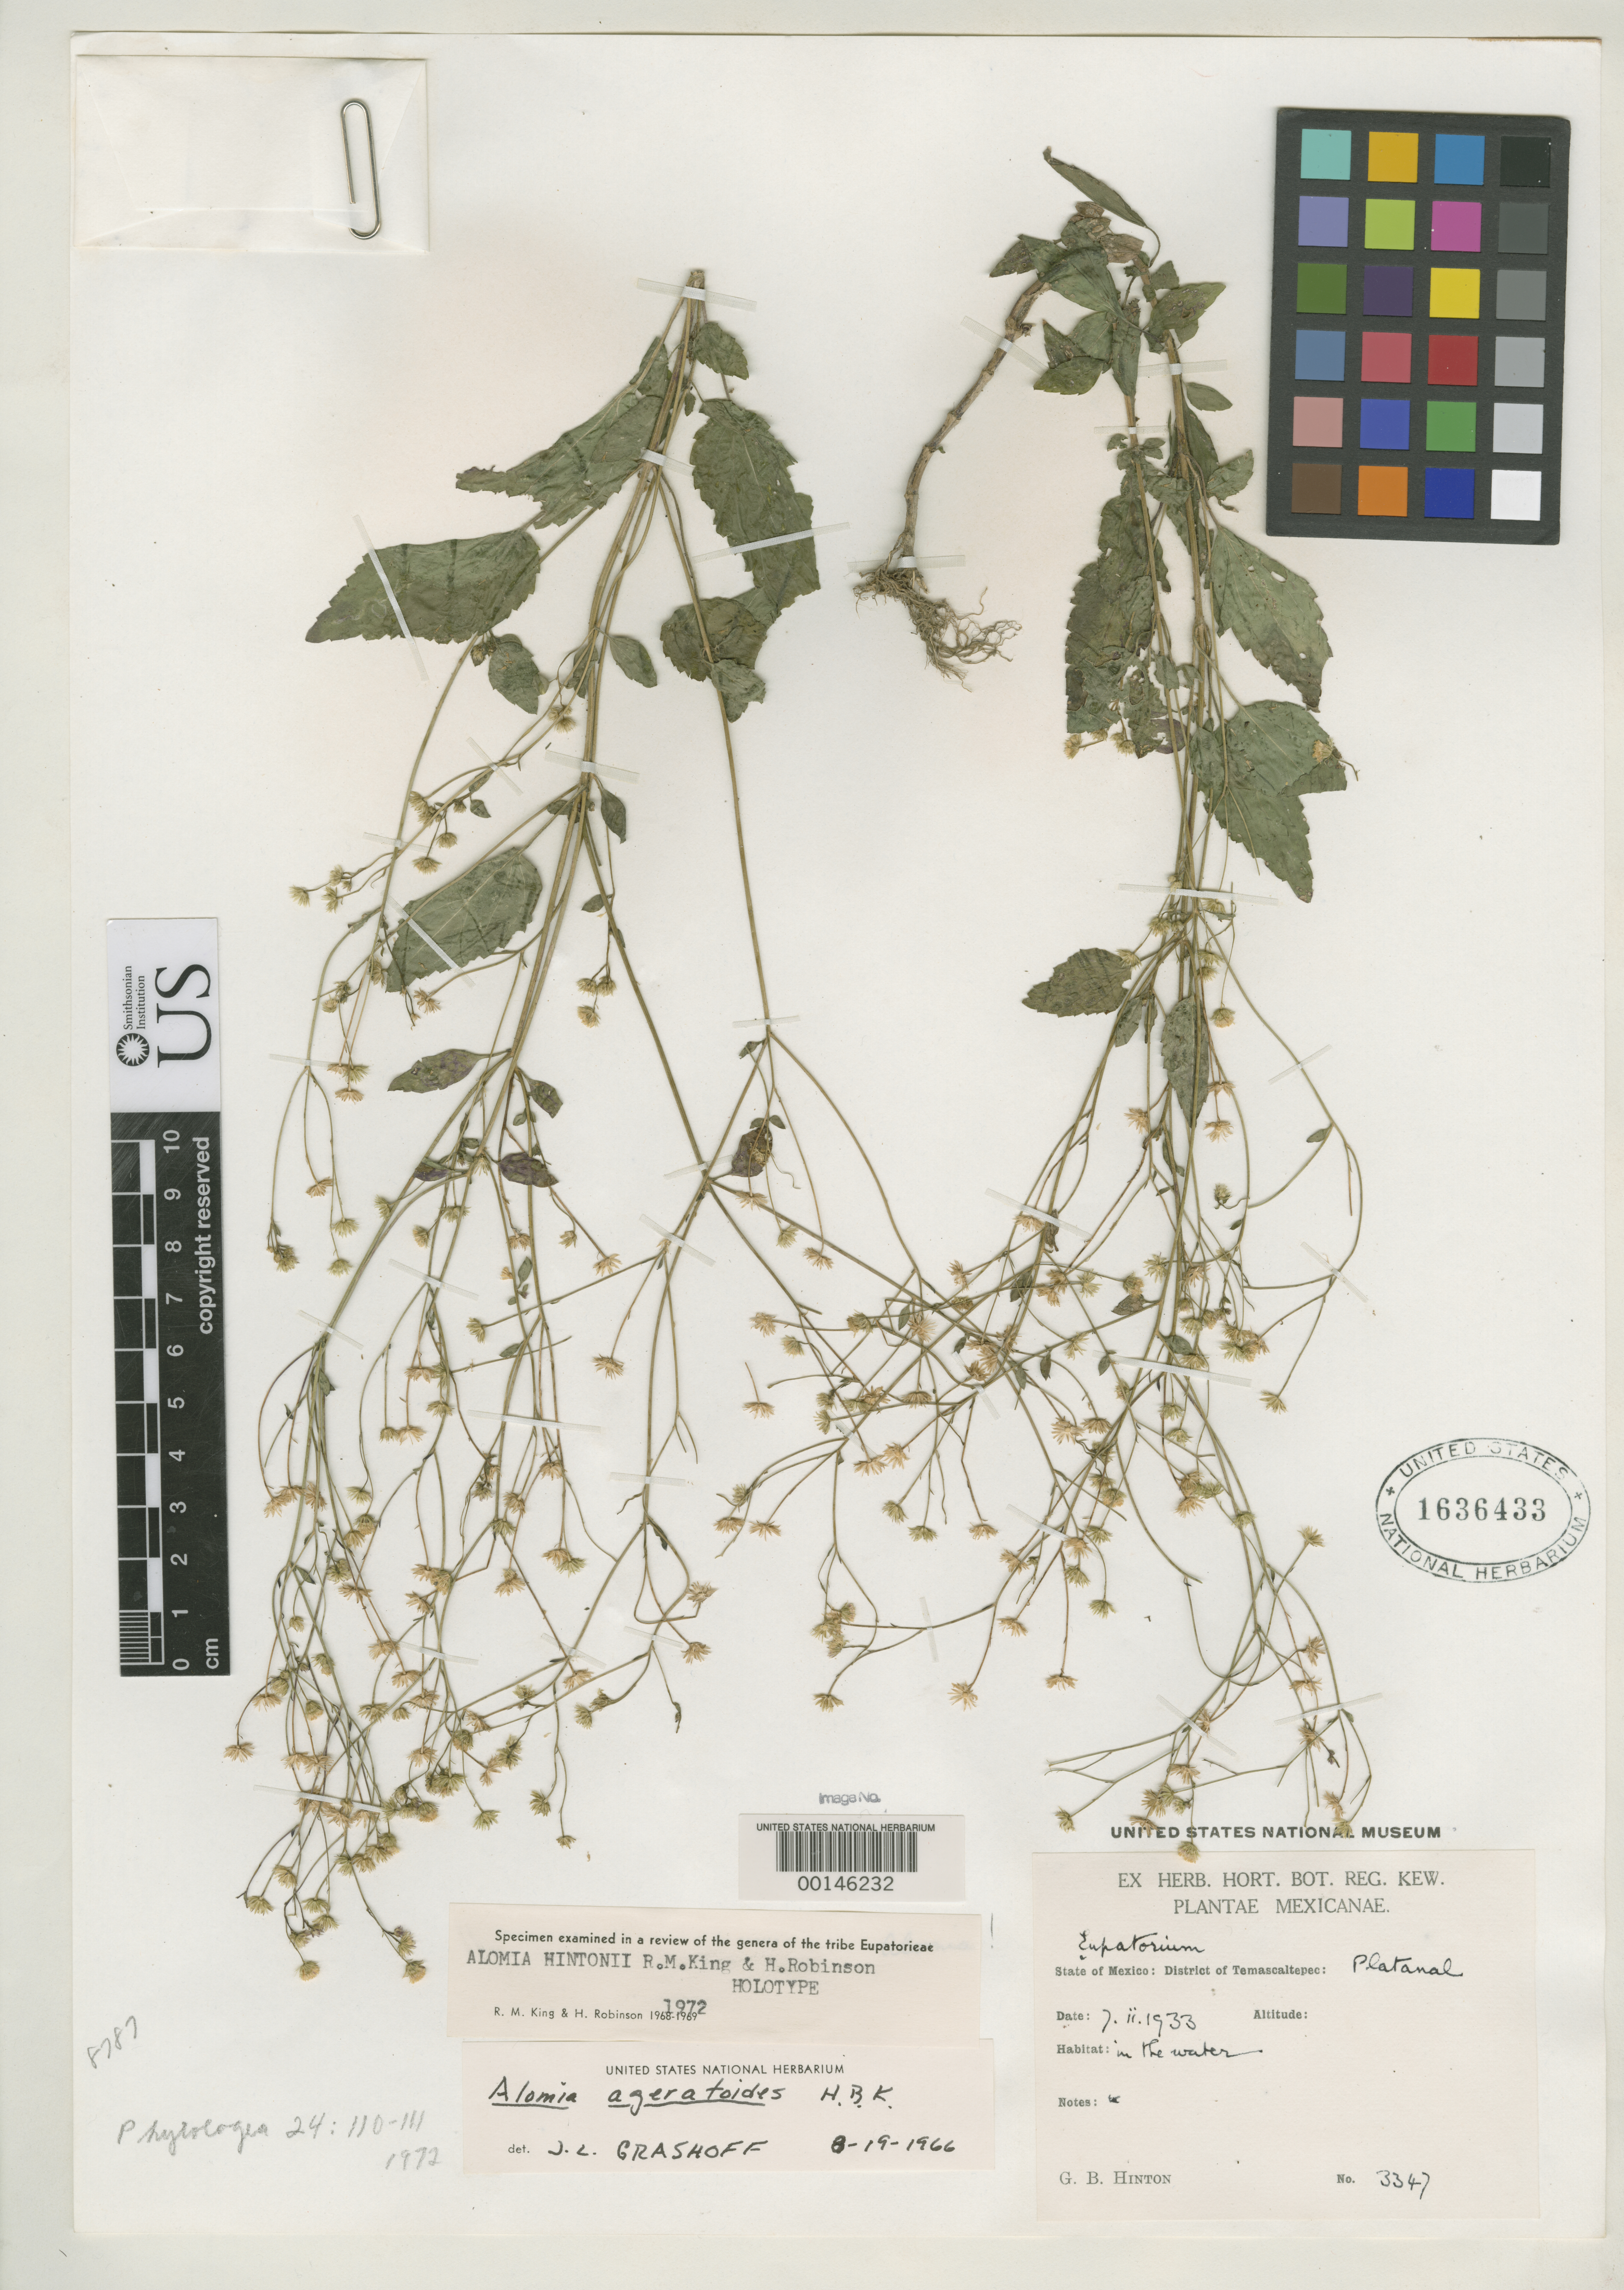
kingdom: Plantae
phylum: Tracheophyta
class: Magnoliopsida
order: Asterales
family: Asteraceae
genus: Alomia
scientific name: Alomia hintonii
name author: R.M. King & H. Rob.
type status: Holotype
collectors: G. B. Hinton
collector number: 3347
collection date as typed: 07 Feb 1933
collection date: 1933-02-07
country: Mexico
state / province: México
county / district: Temascaltepec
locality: Platanal.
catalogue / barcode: US 1636433